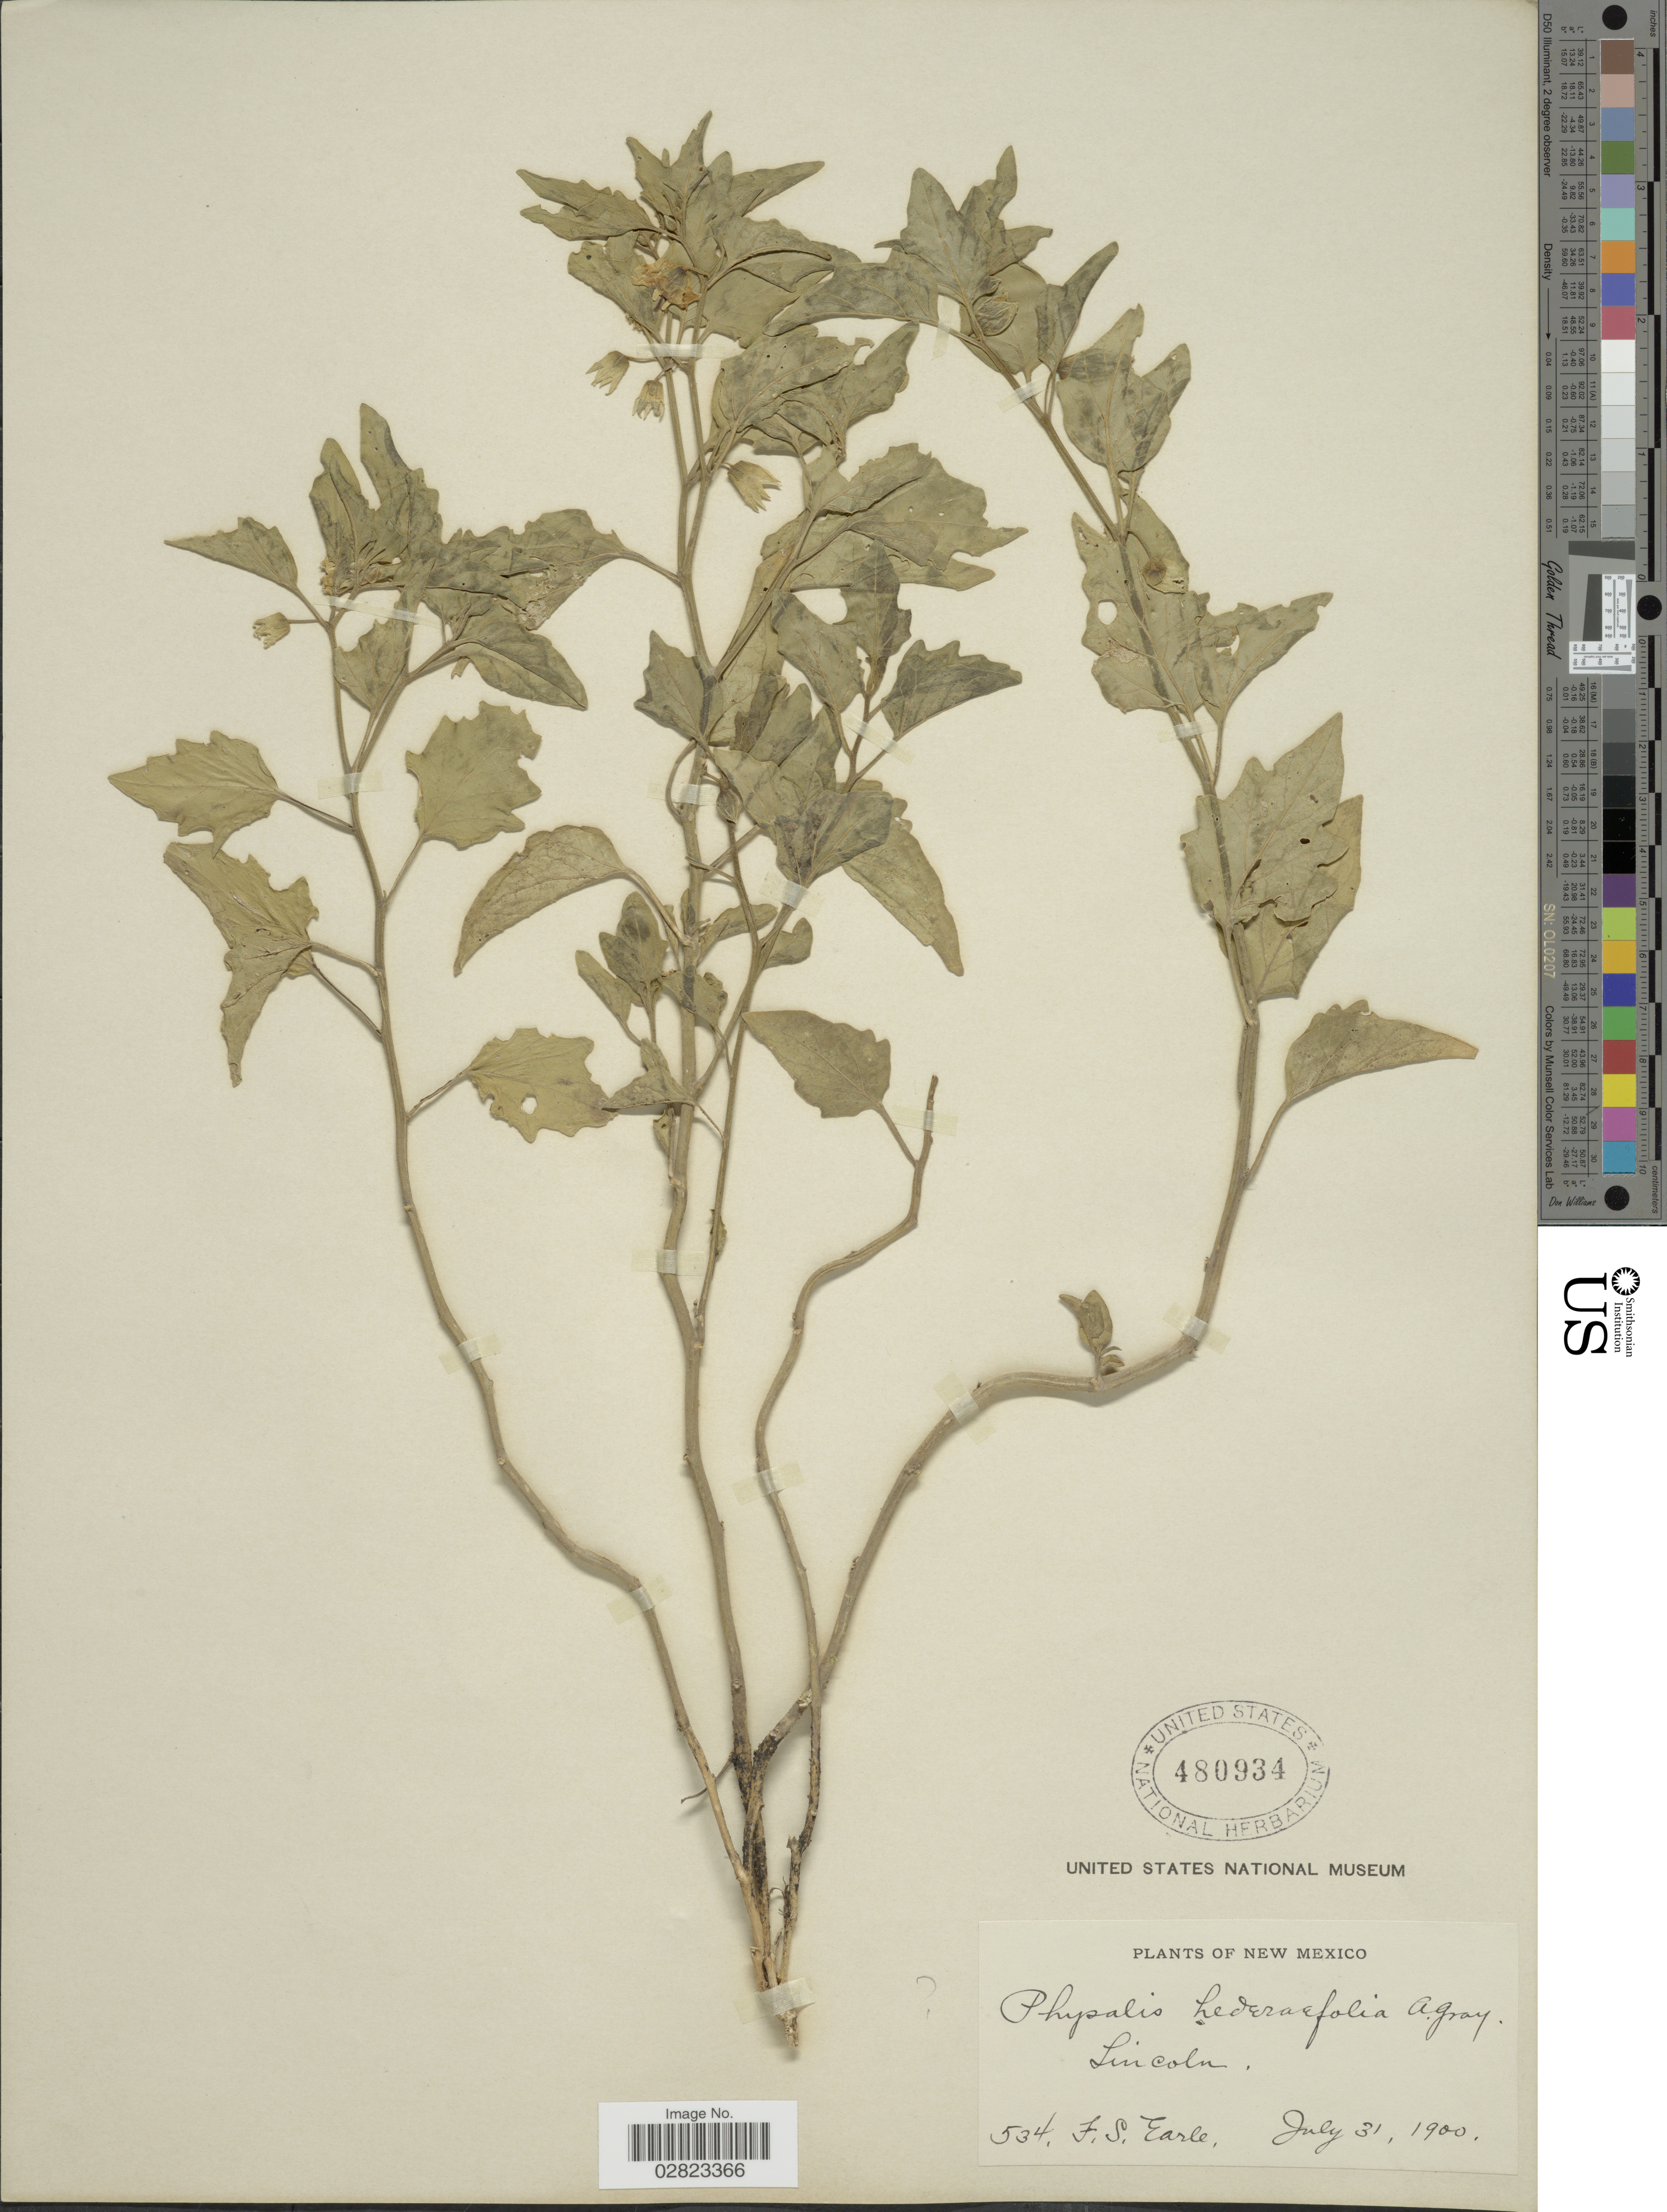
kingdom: Plantae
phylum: Tracheophyta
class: Magnoliopsida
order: Solanales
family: Solanaceae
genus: Physalis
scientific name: Physalis hederifolia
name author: A. Gray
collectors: F. S. Earle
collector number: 534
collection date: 1900-07-31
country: United States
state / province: New Mexico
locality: Lincoln.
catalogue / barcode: US 480934